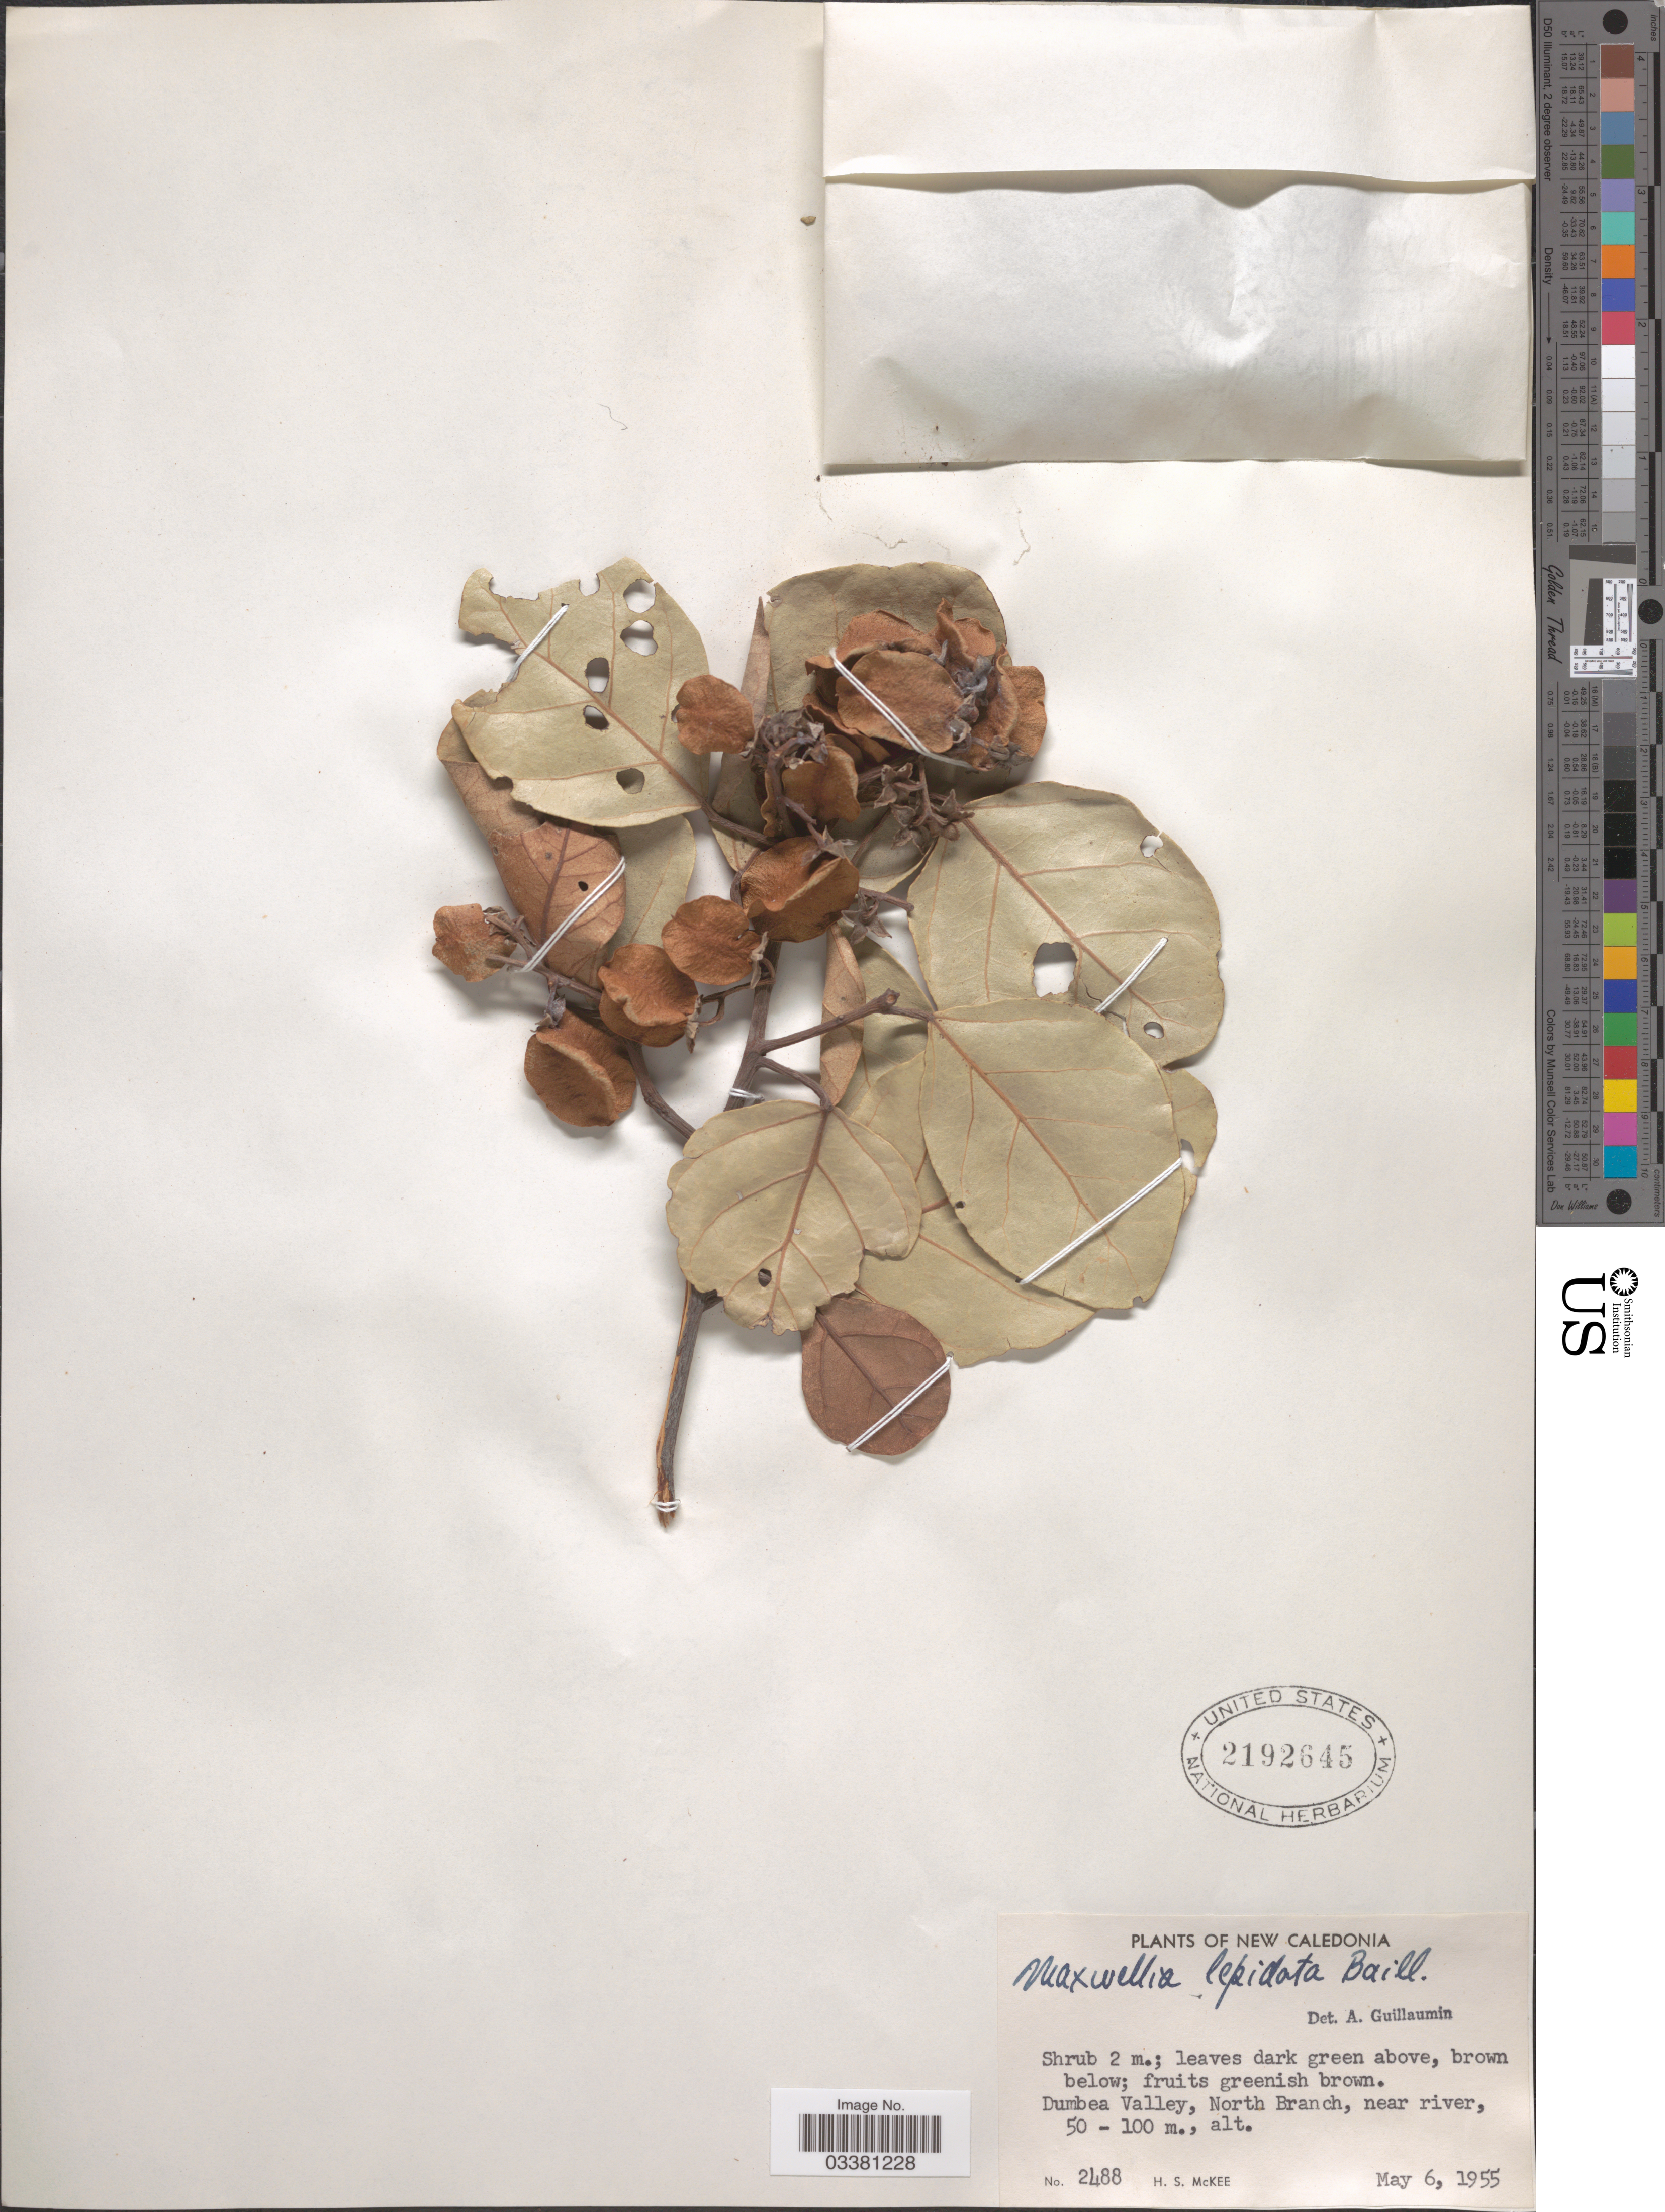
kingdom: Plantae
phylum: Tracheophyta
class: Magnoliopsida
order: Malvales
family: Malvaceae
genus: Maxwellia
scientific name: Maxwellia lepidota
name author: Baill.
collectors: H. S. McKee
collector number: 2488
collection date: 1955-05-06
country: New Caledonia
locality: Dumbea Valley, North Branch, near river.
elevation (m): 50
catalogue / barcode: US 2192645